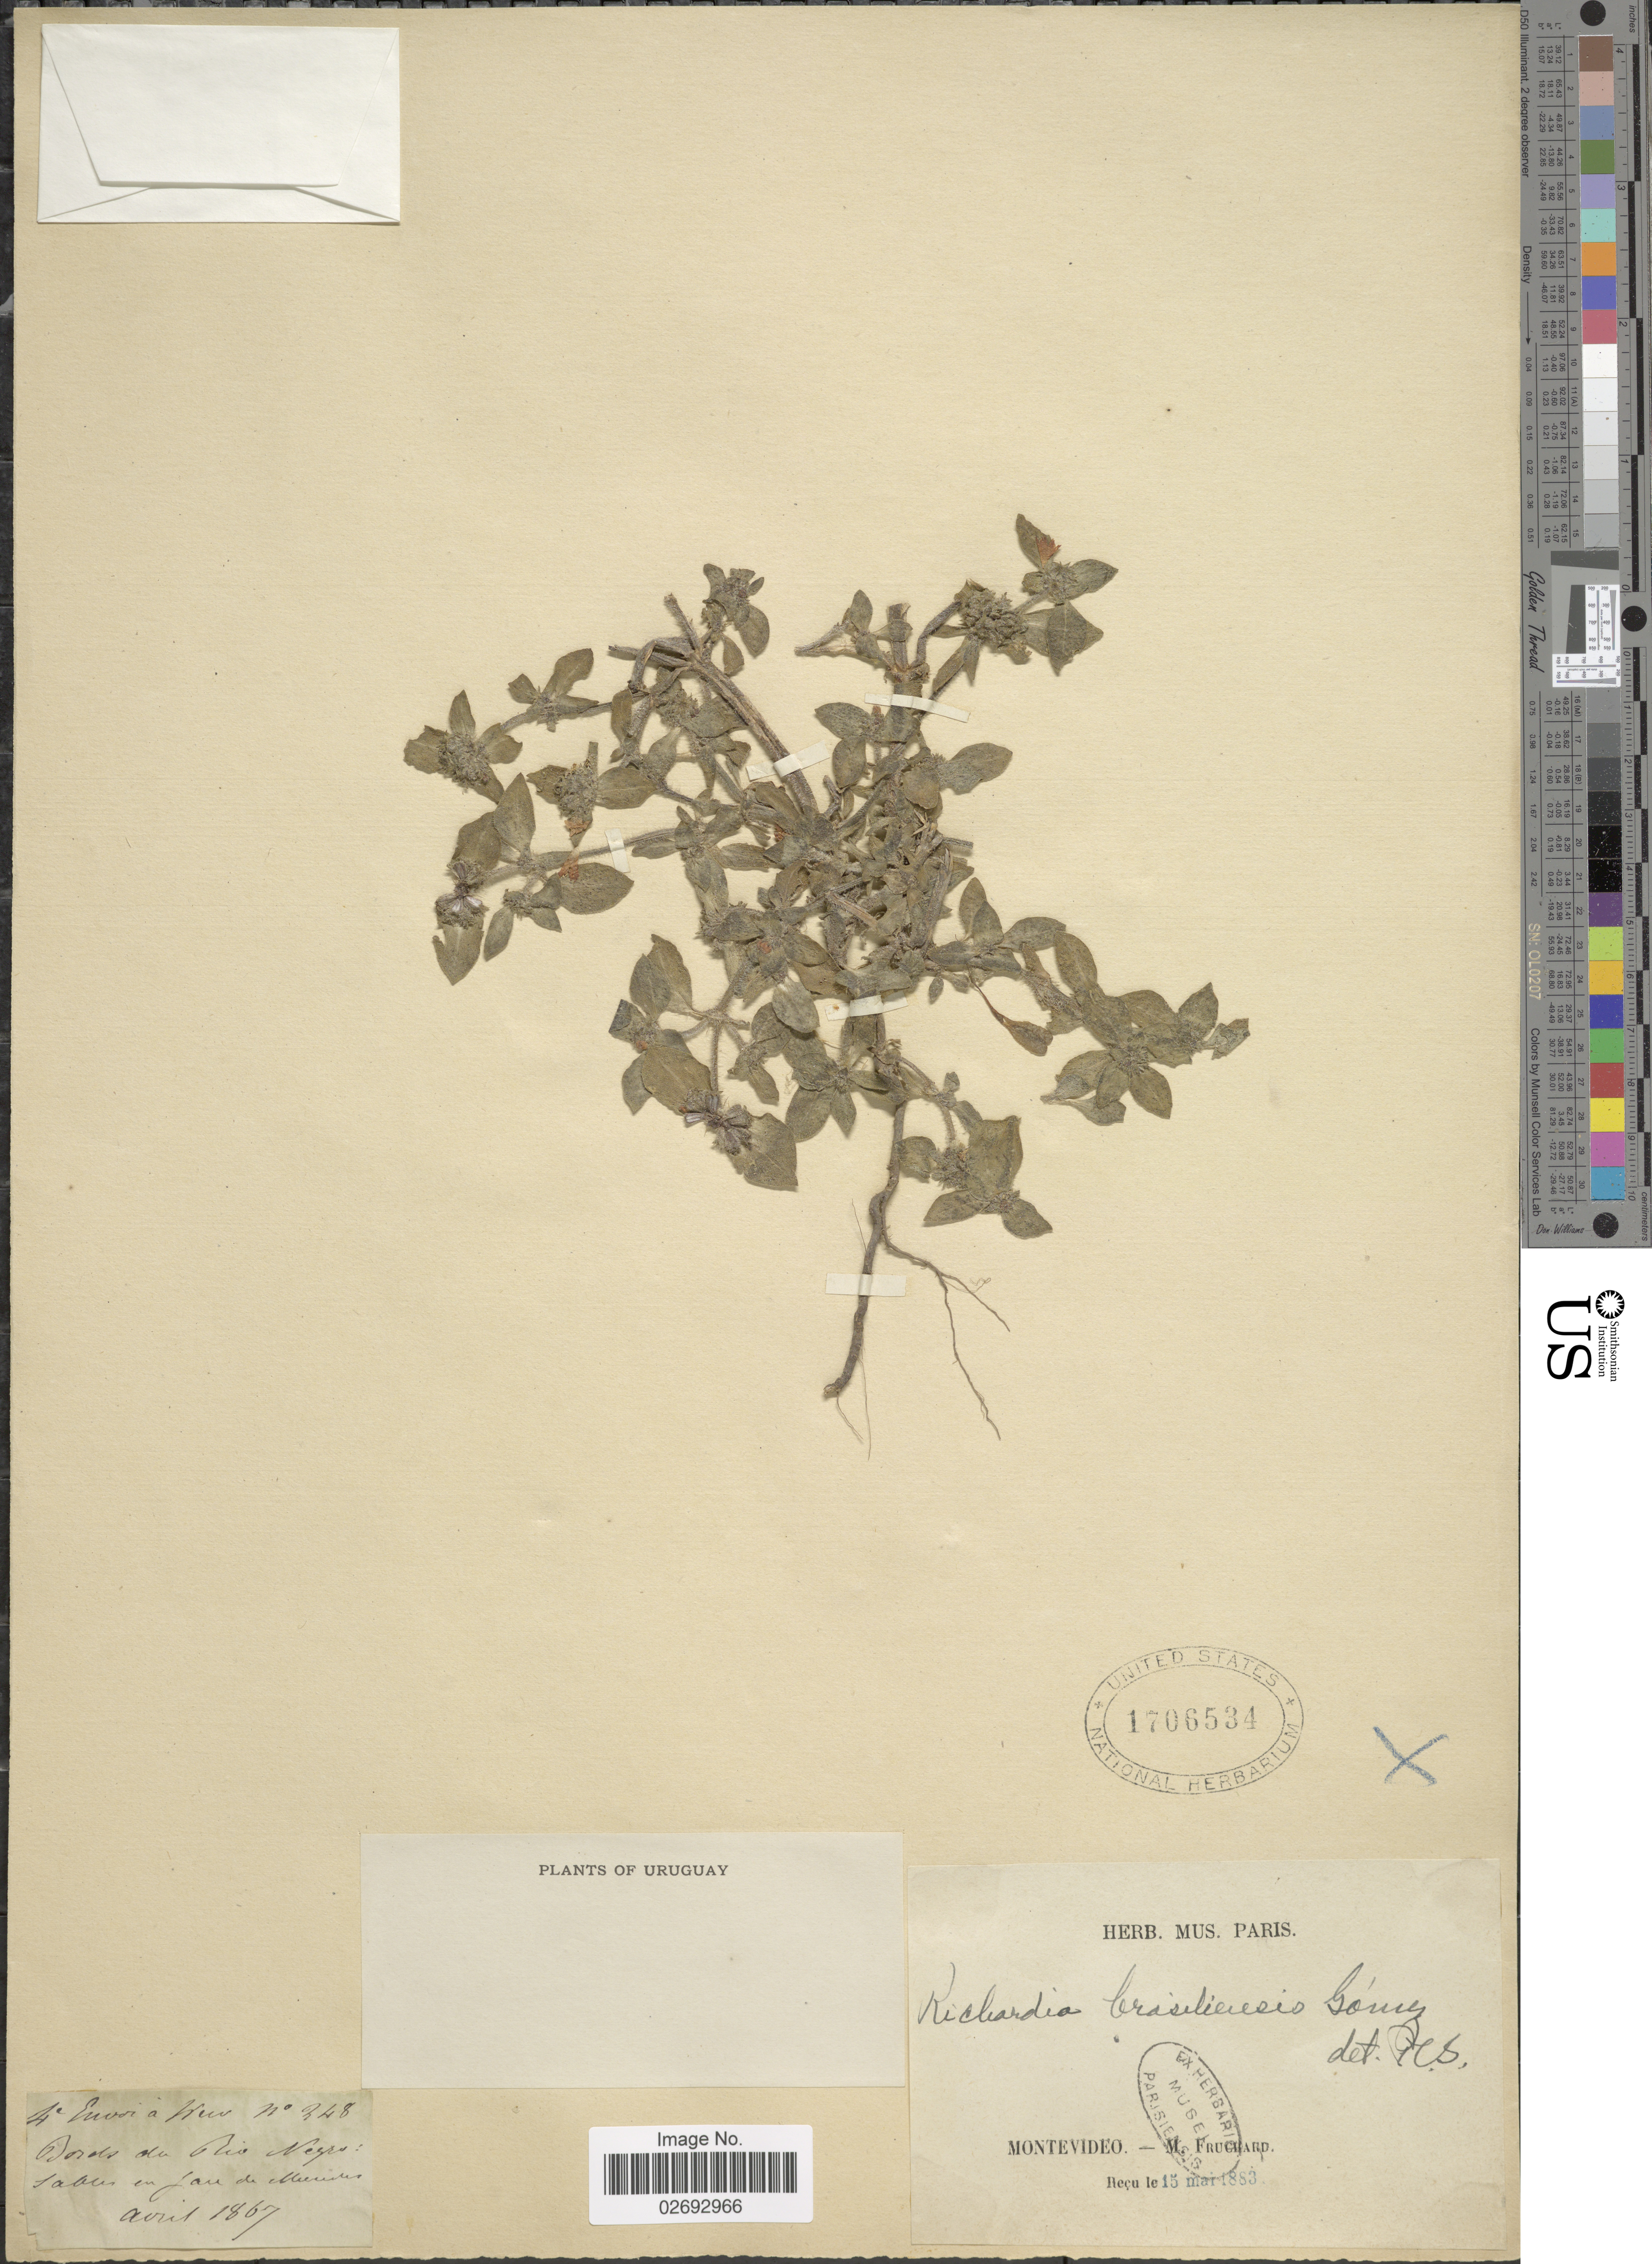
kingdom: Plantae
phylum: Tracheophyta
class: Magnoliopsida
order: Gentianales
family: Rubiaceae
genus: Richardia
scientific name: Richardia brasiliensis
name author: Gomes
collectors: M. Fruchard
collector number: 248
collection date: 1867-04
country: Uruguay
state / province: Montevideo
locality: Bords du Rio Negro sables en jau de Merides [interpreted]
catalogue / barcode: US 1706534